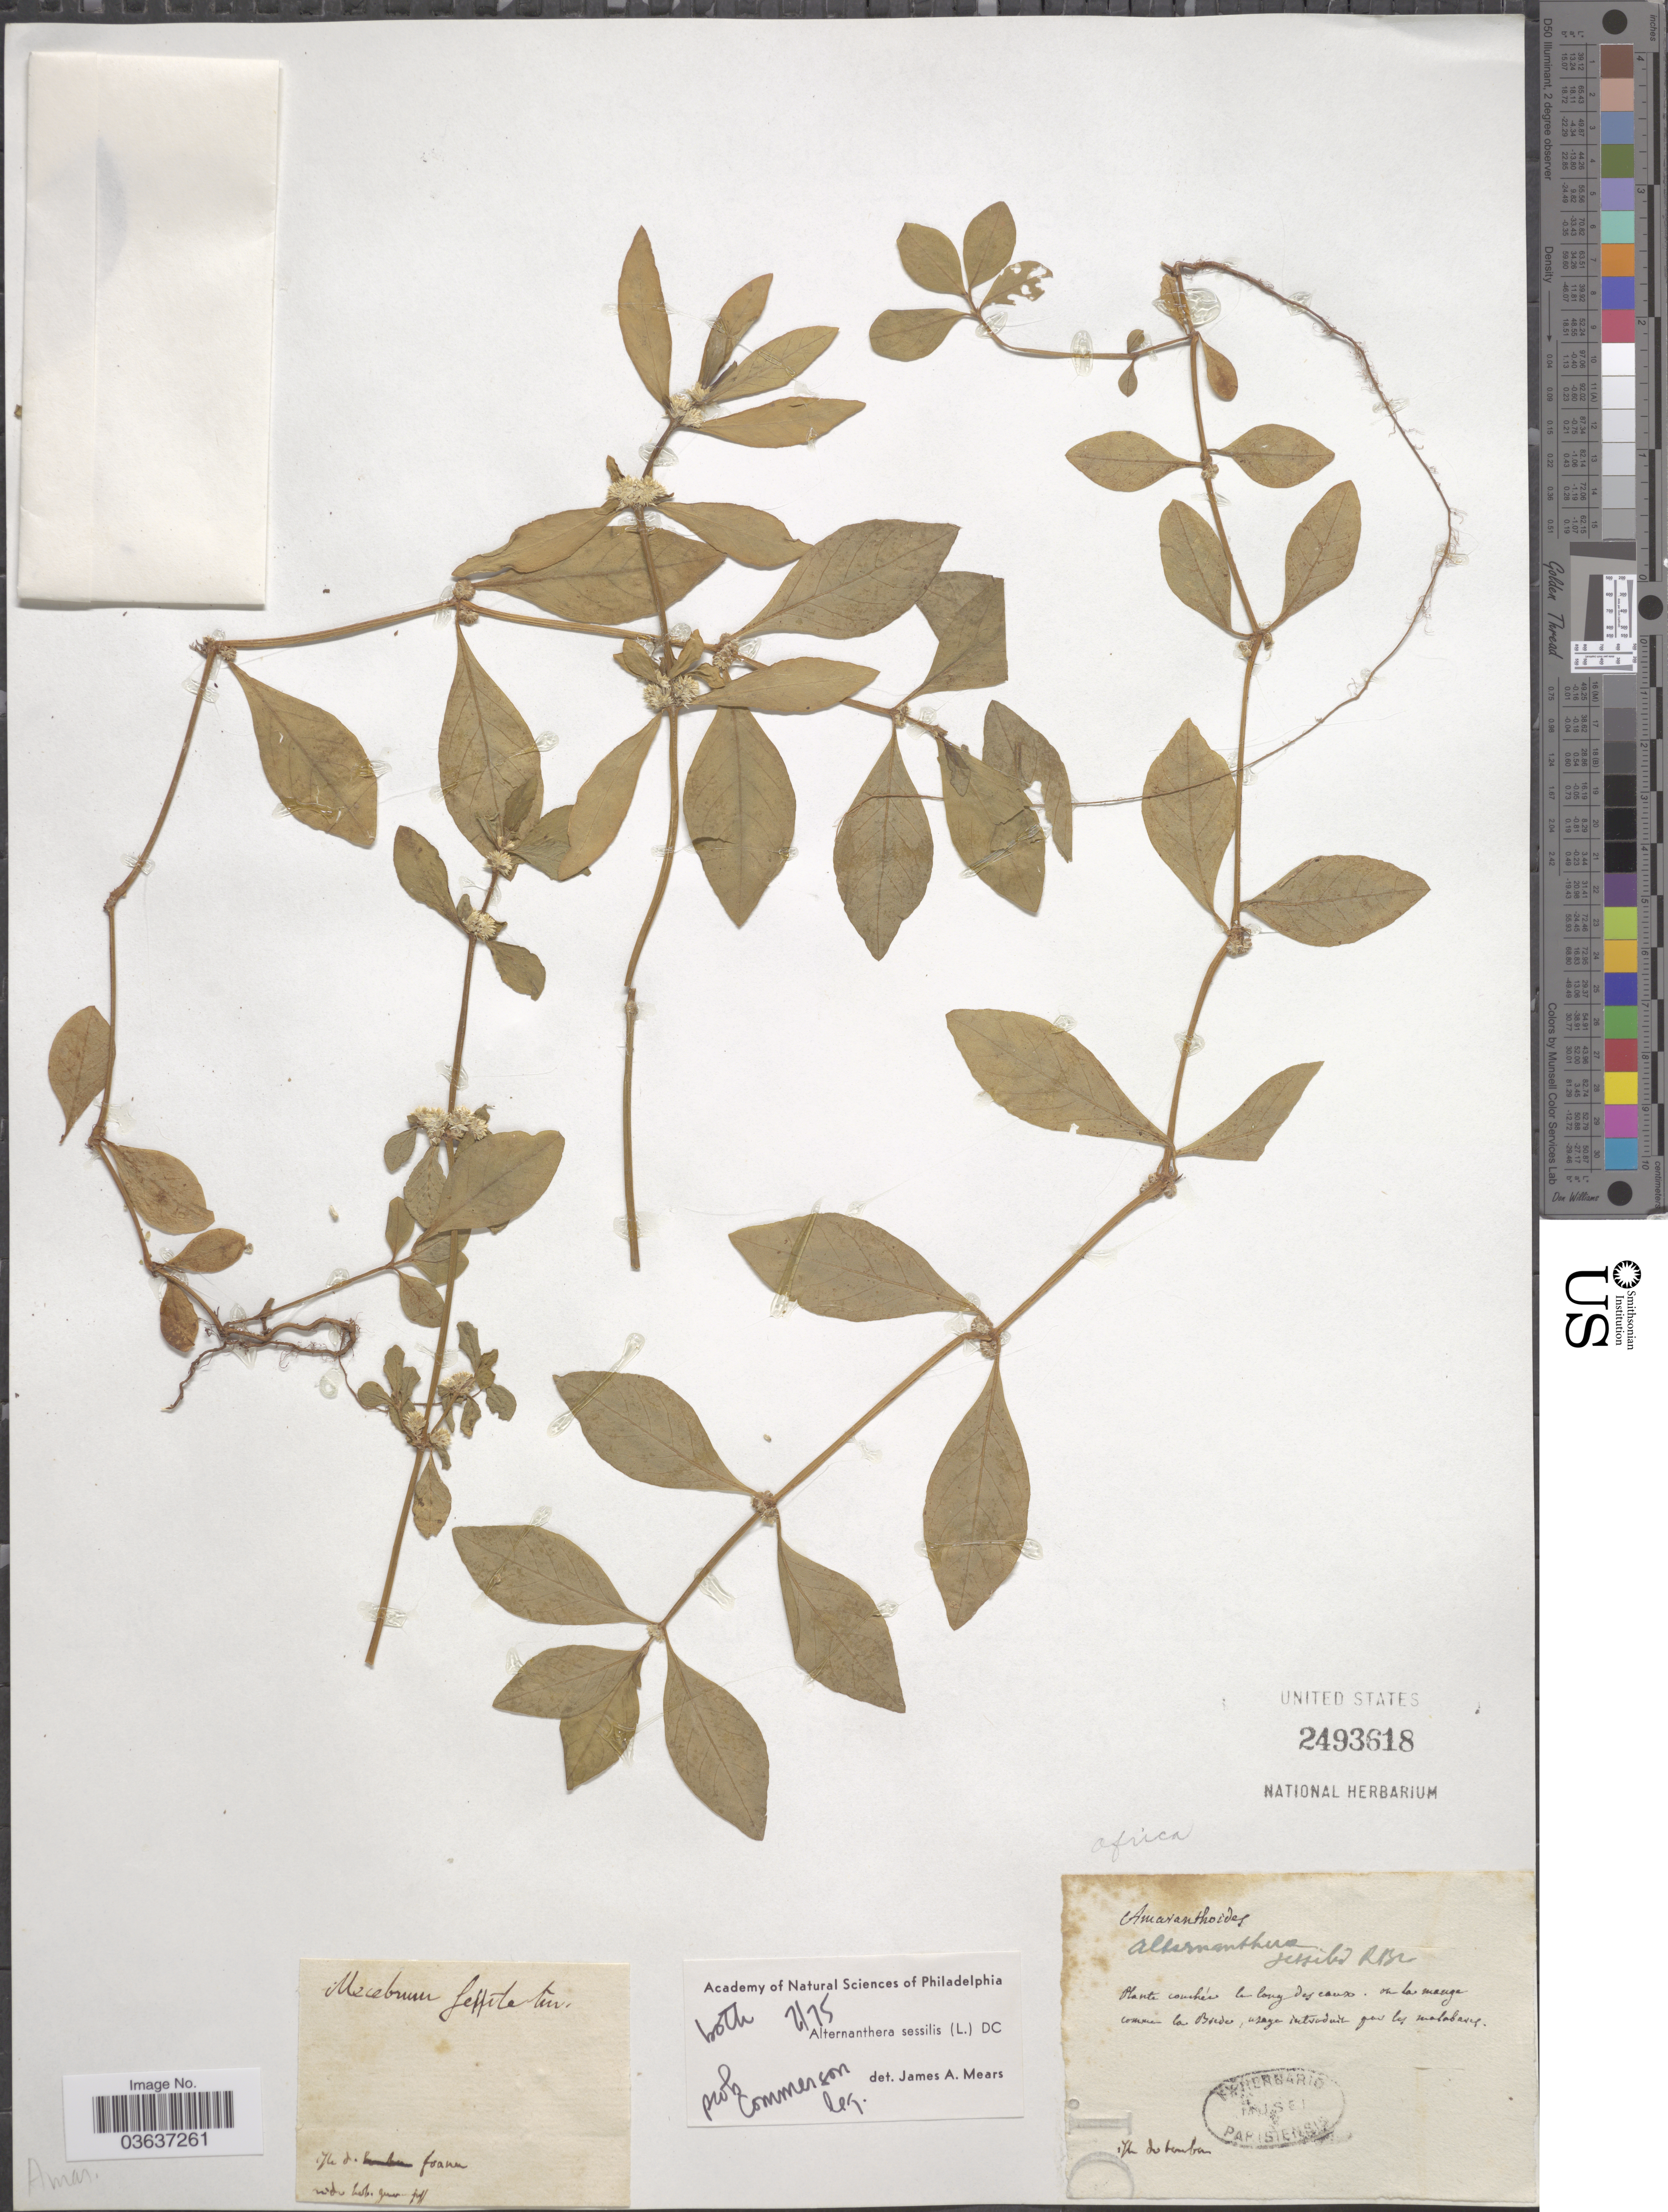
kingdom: Plantae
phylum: Tracheophyta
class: Magnoliopsida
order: Caryophyllales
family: Amaranthaceae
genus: Alternanthera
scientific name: Alternanthera sessilis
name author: (L.) DC.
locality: Ille do Jonban [interpreted] [unsure placement] Ou la mange comme la Bredo. [interpreted]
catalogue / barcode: US 2493618